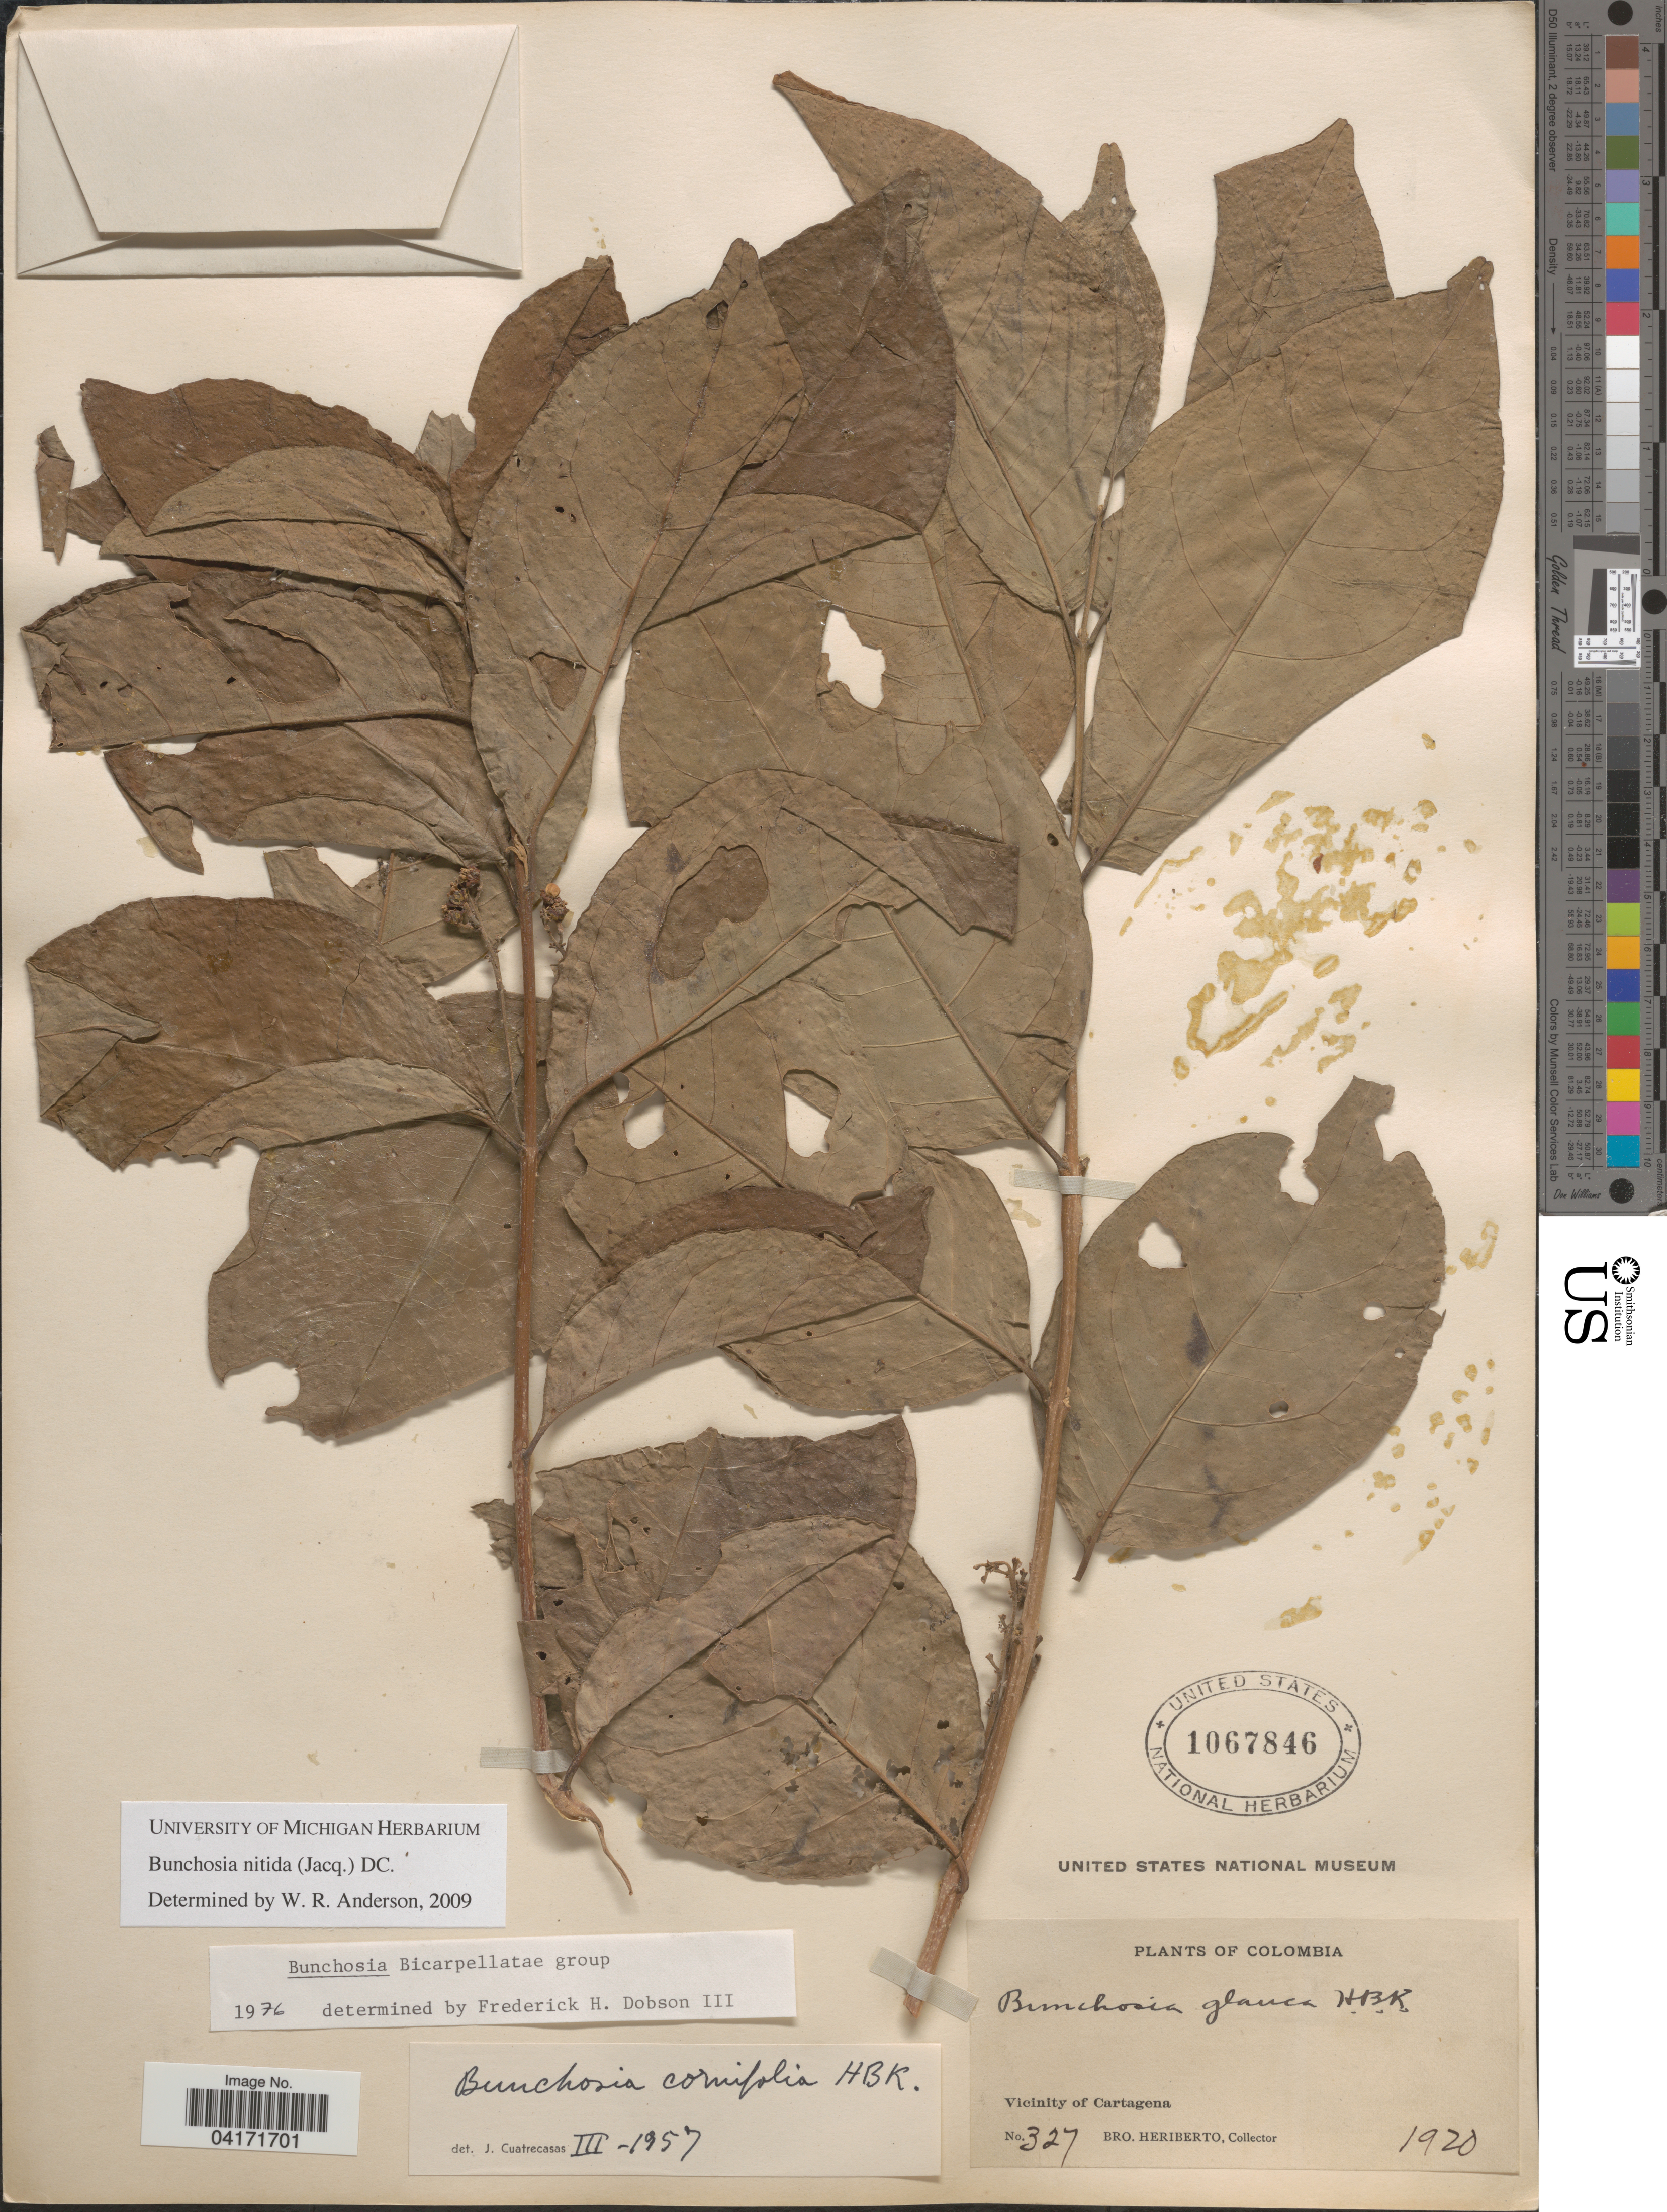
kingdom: Plantae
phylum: Tracheophyta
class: Magnoliopsida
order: Malpighiales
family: Malpighiaceae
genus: Bunchosia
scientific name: Bunchosia nitida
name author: (Jacq.) DC.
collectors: B. Heriberto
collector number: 327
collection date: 1920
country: Colombia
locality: Vicinity of Cartagena.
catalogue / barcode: US 1067846